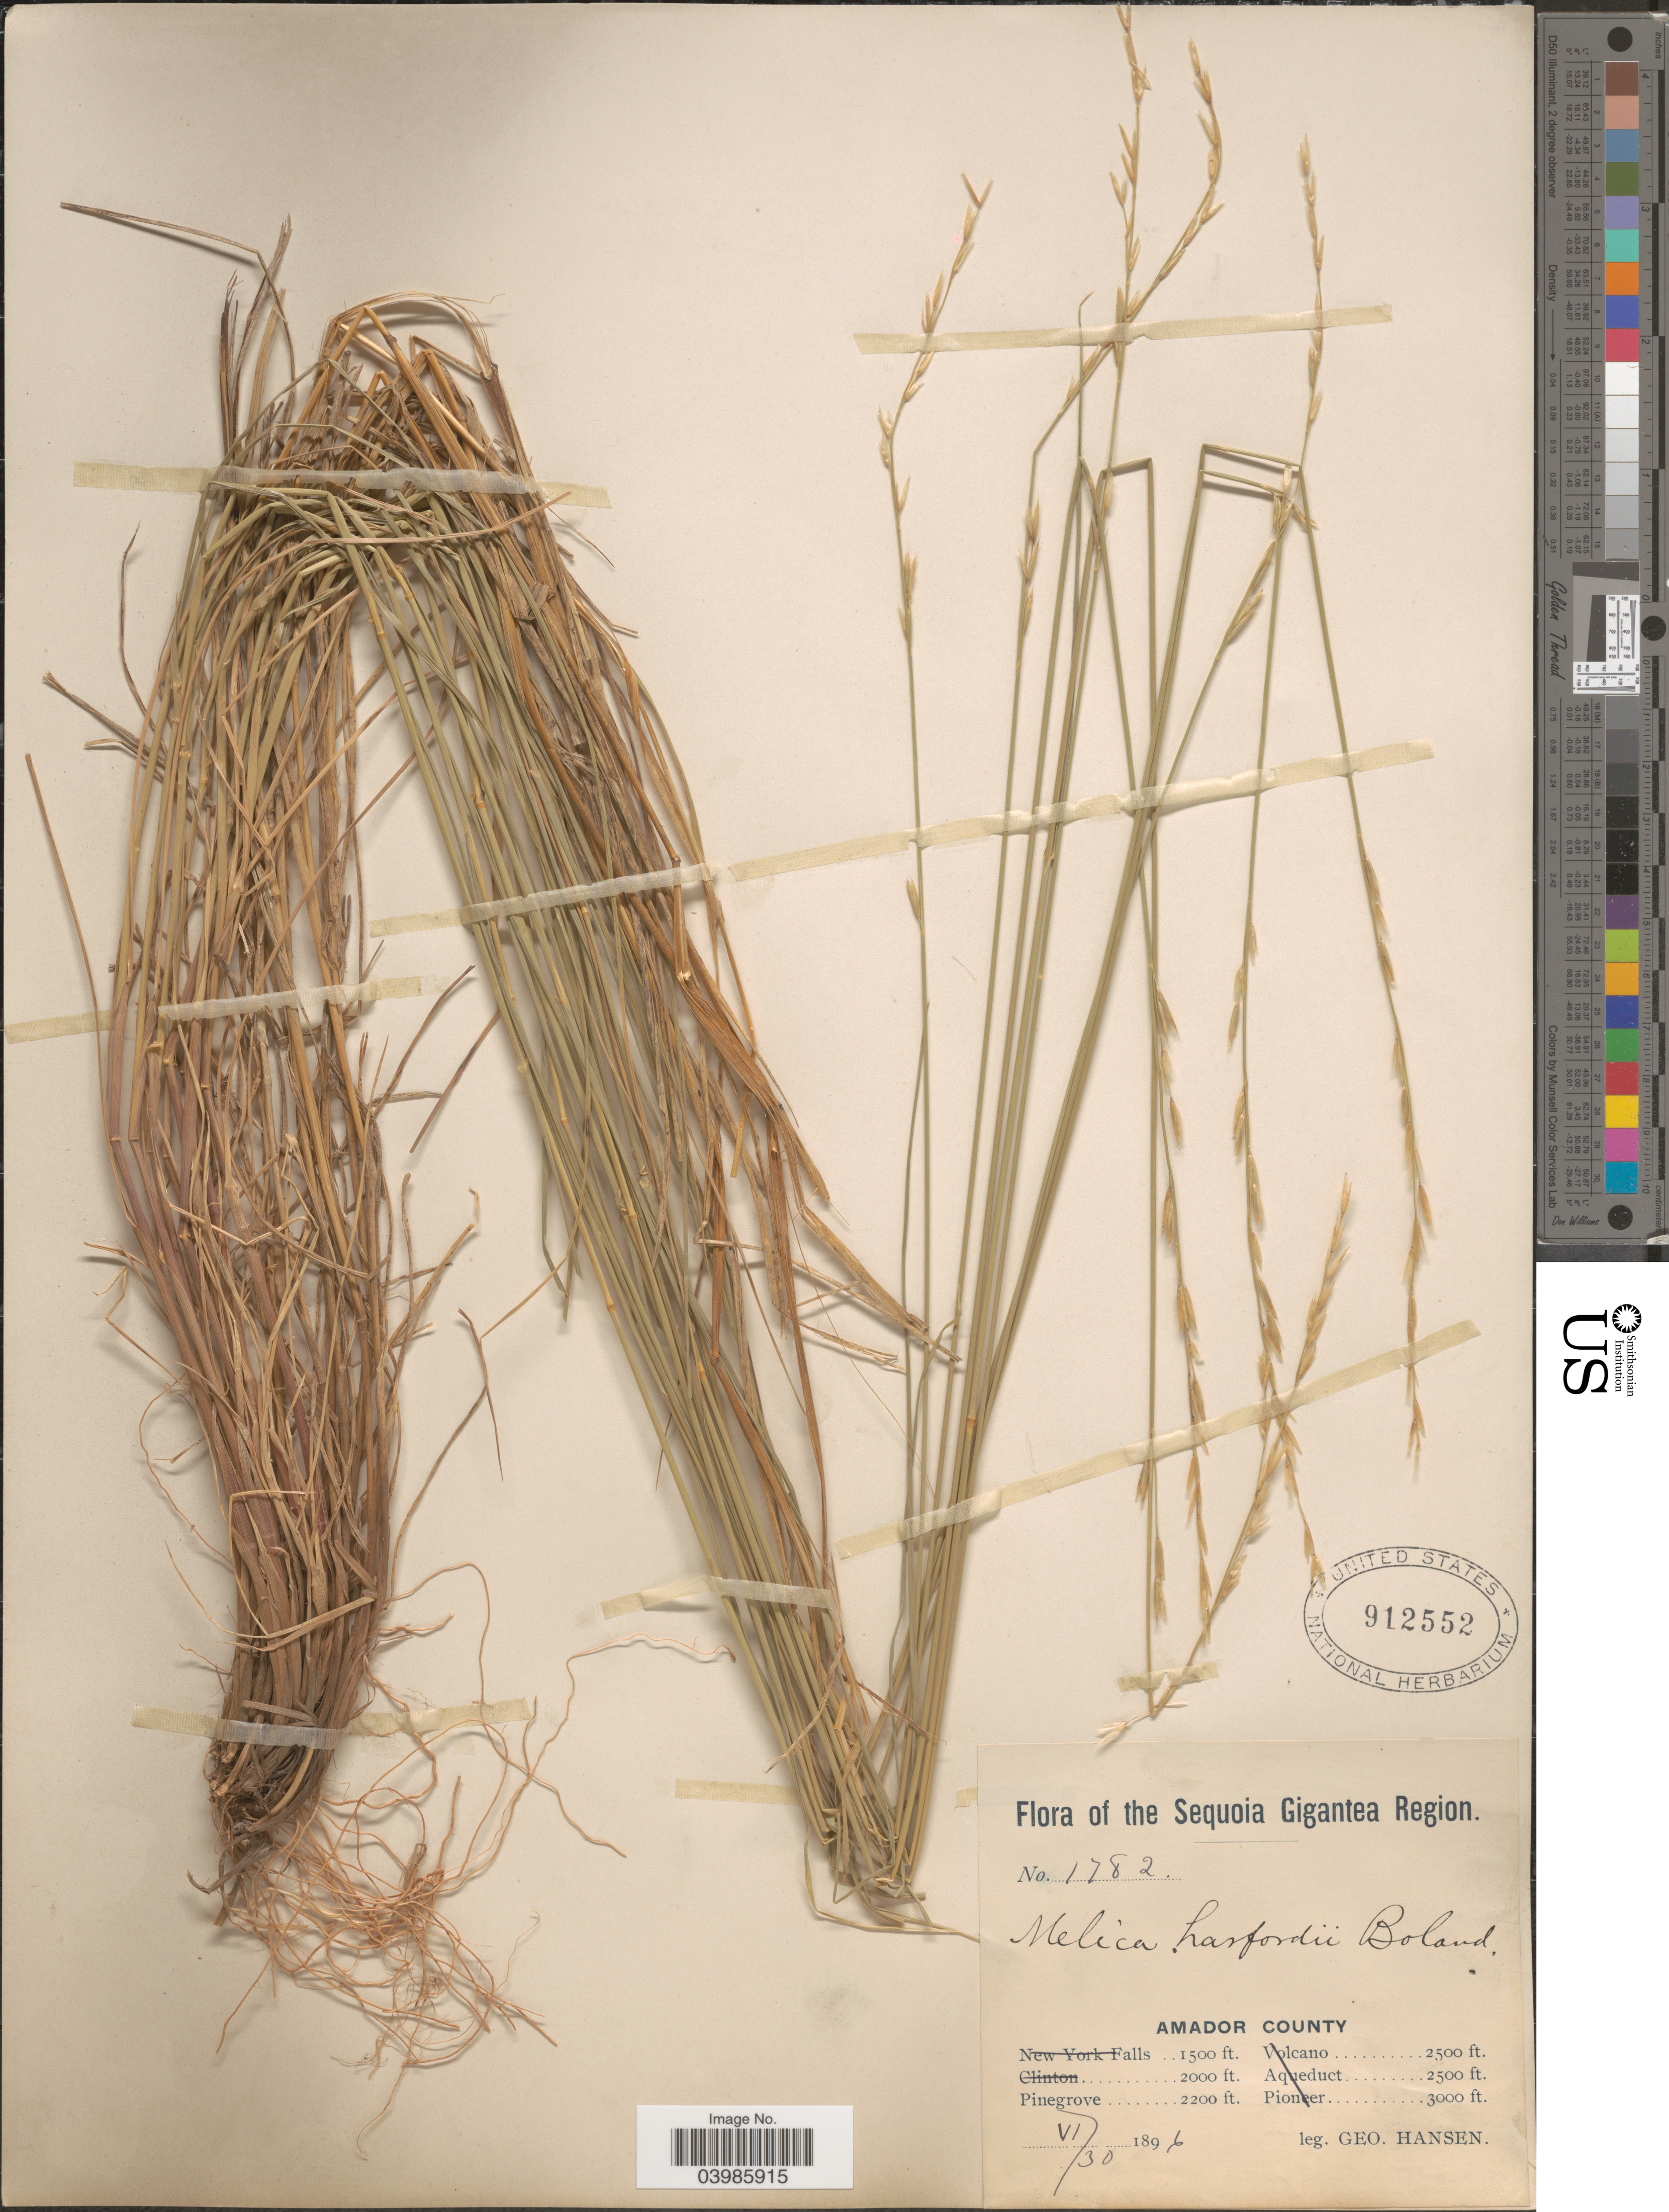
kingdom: Plantae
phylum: Tracheophyta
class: Liliopsida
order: Poales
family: Poaceae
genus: Melica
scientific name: Melica harfordii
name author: Bol.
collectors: G. Hansen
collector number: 1782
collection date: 1896-06-30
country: United States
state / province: California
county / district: Amador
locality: The Sequoia Gigantea Region. Amador County. Pinegrove.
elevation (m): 671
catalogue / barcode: US 912552